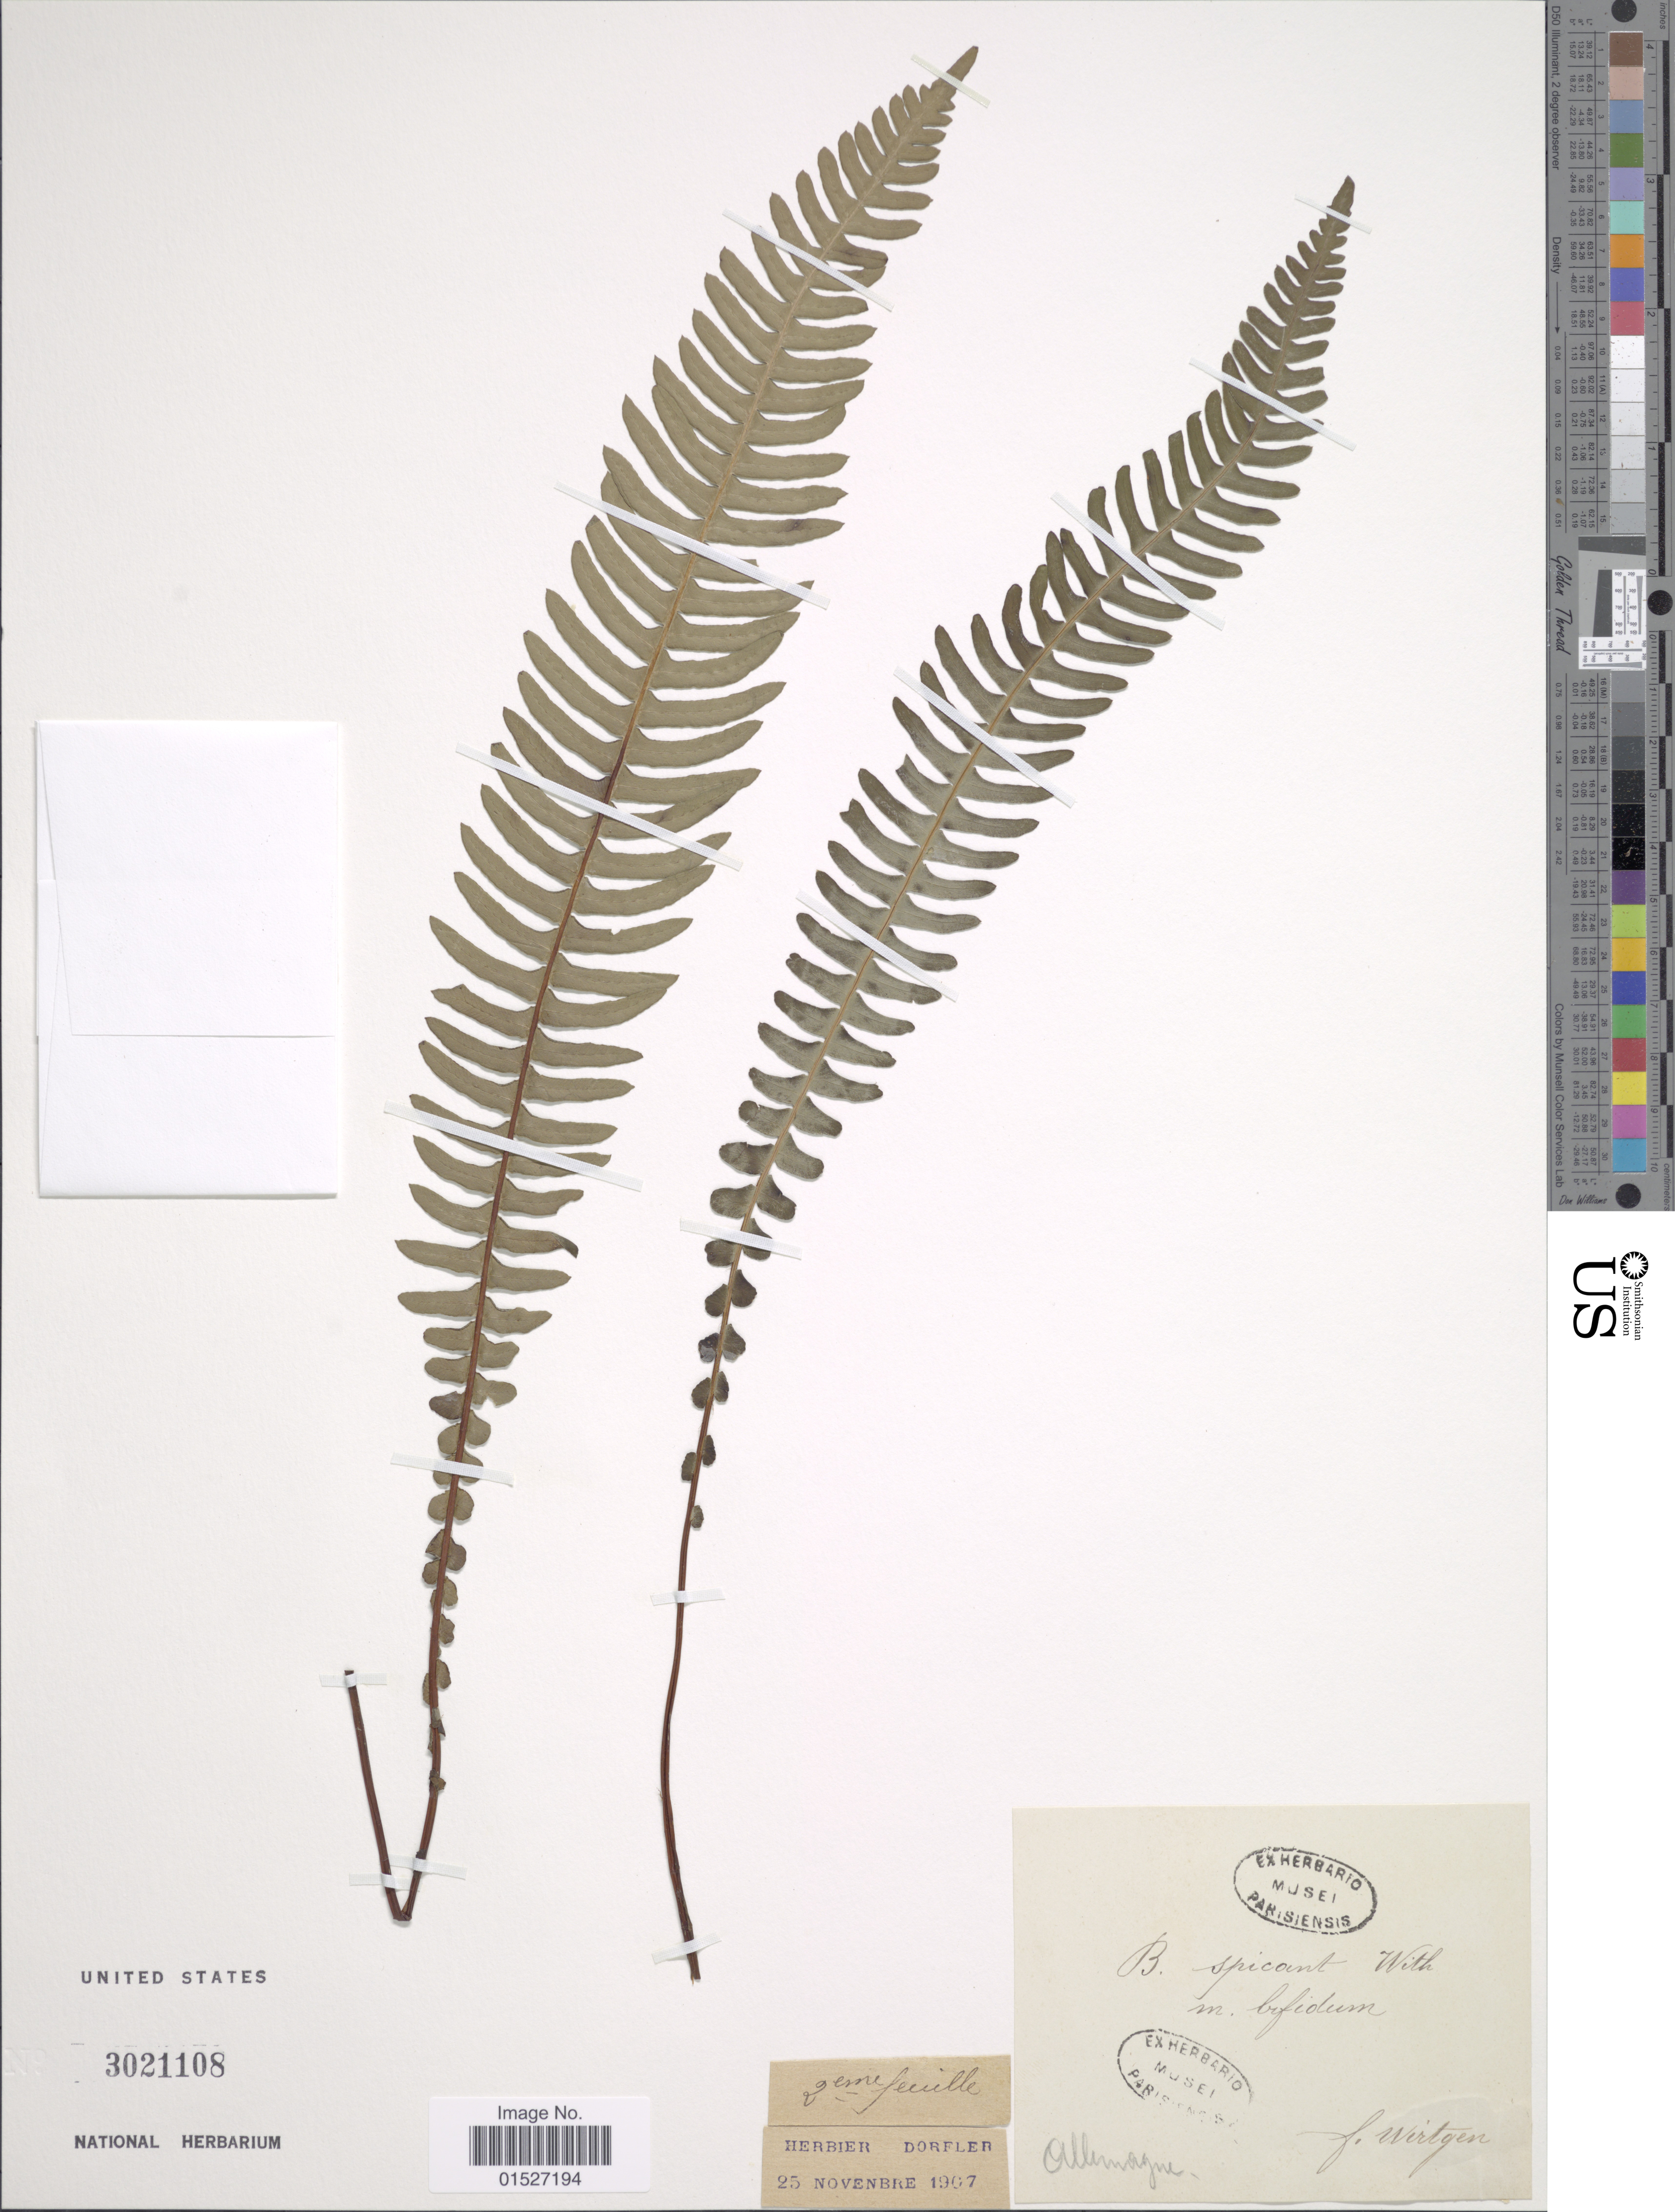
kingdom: Plantae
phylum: Tracheophyta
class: Polypodiopsida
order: Polypodiales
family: Blechnaceae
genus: Blechnum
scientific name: Blechnum spicant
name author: (L.) Sm.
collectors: F. Wirtgen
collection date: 1907-11-25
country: Germany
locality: Allamagne.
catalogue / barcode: US 3021108